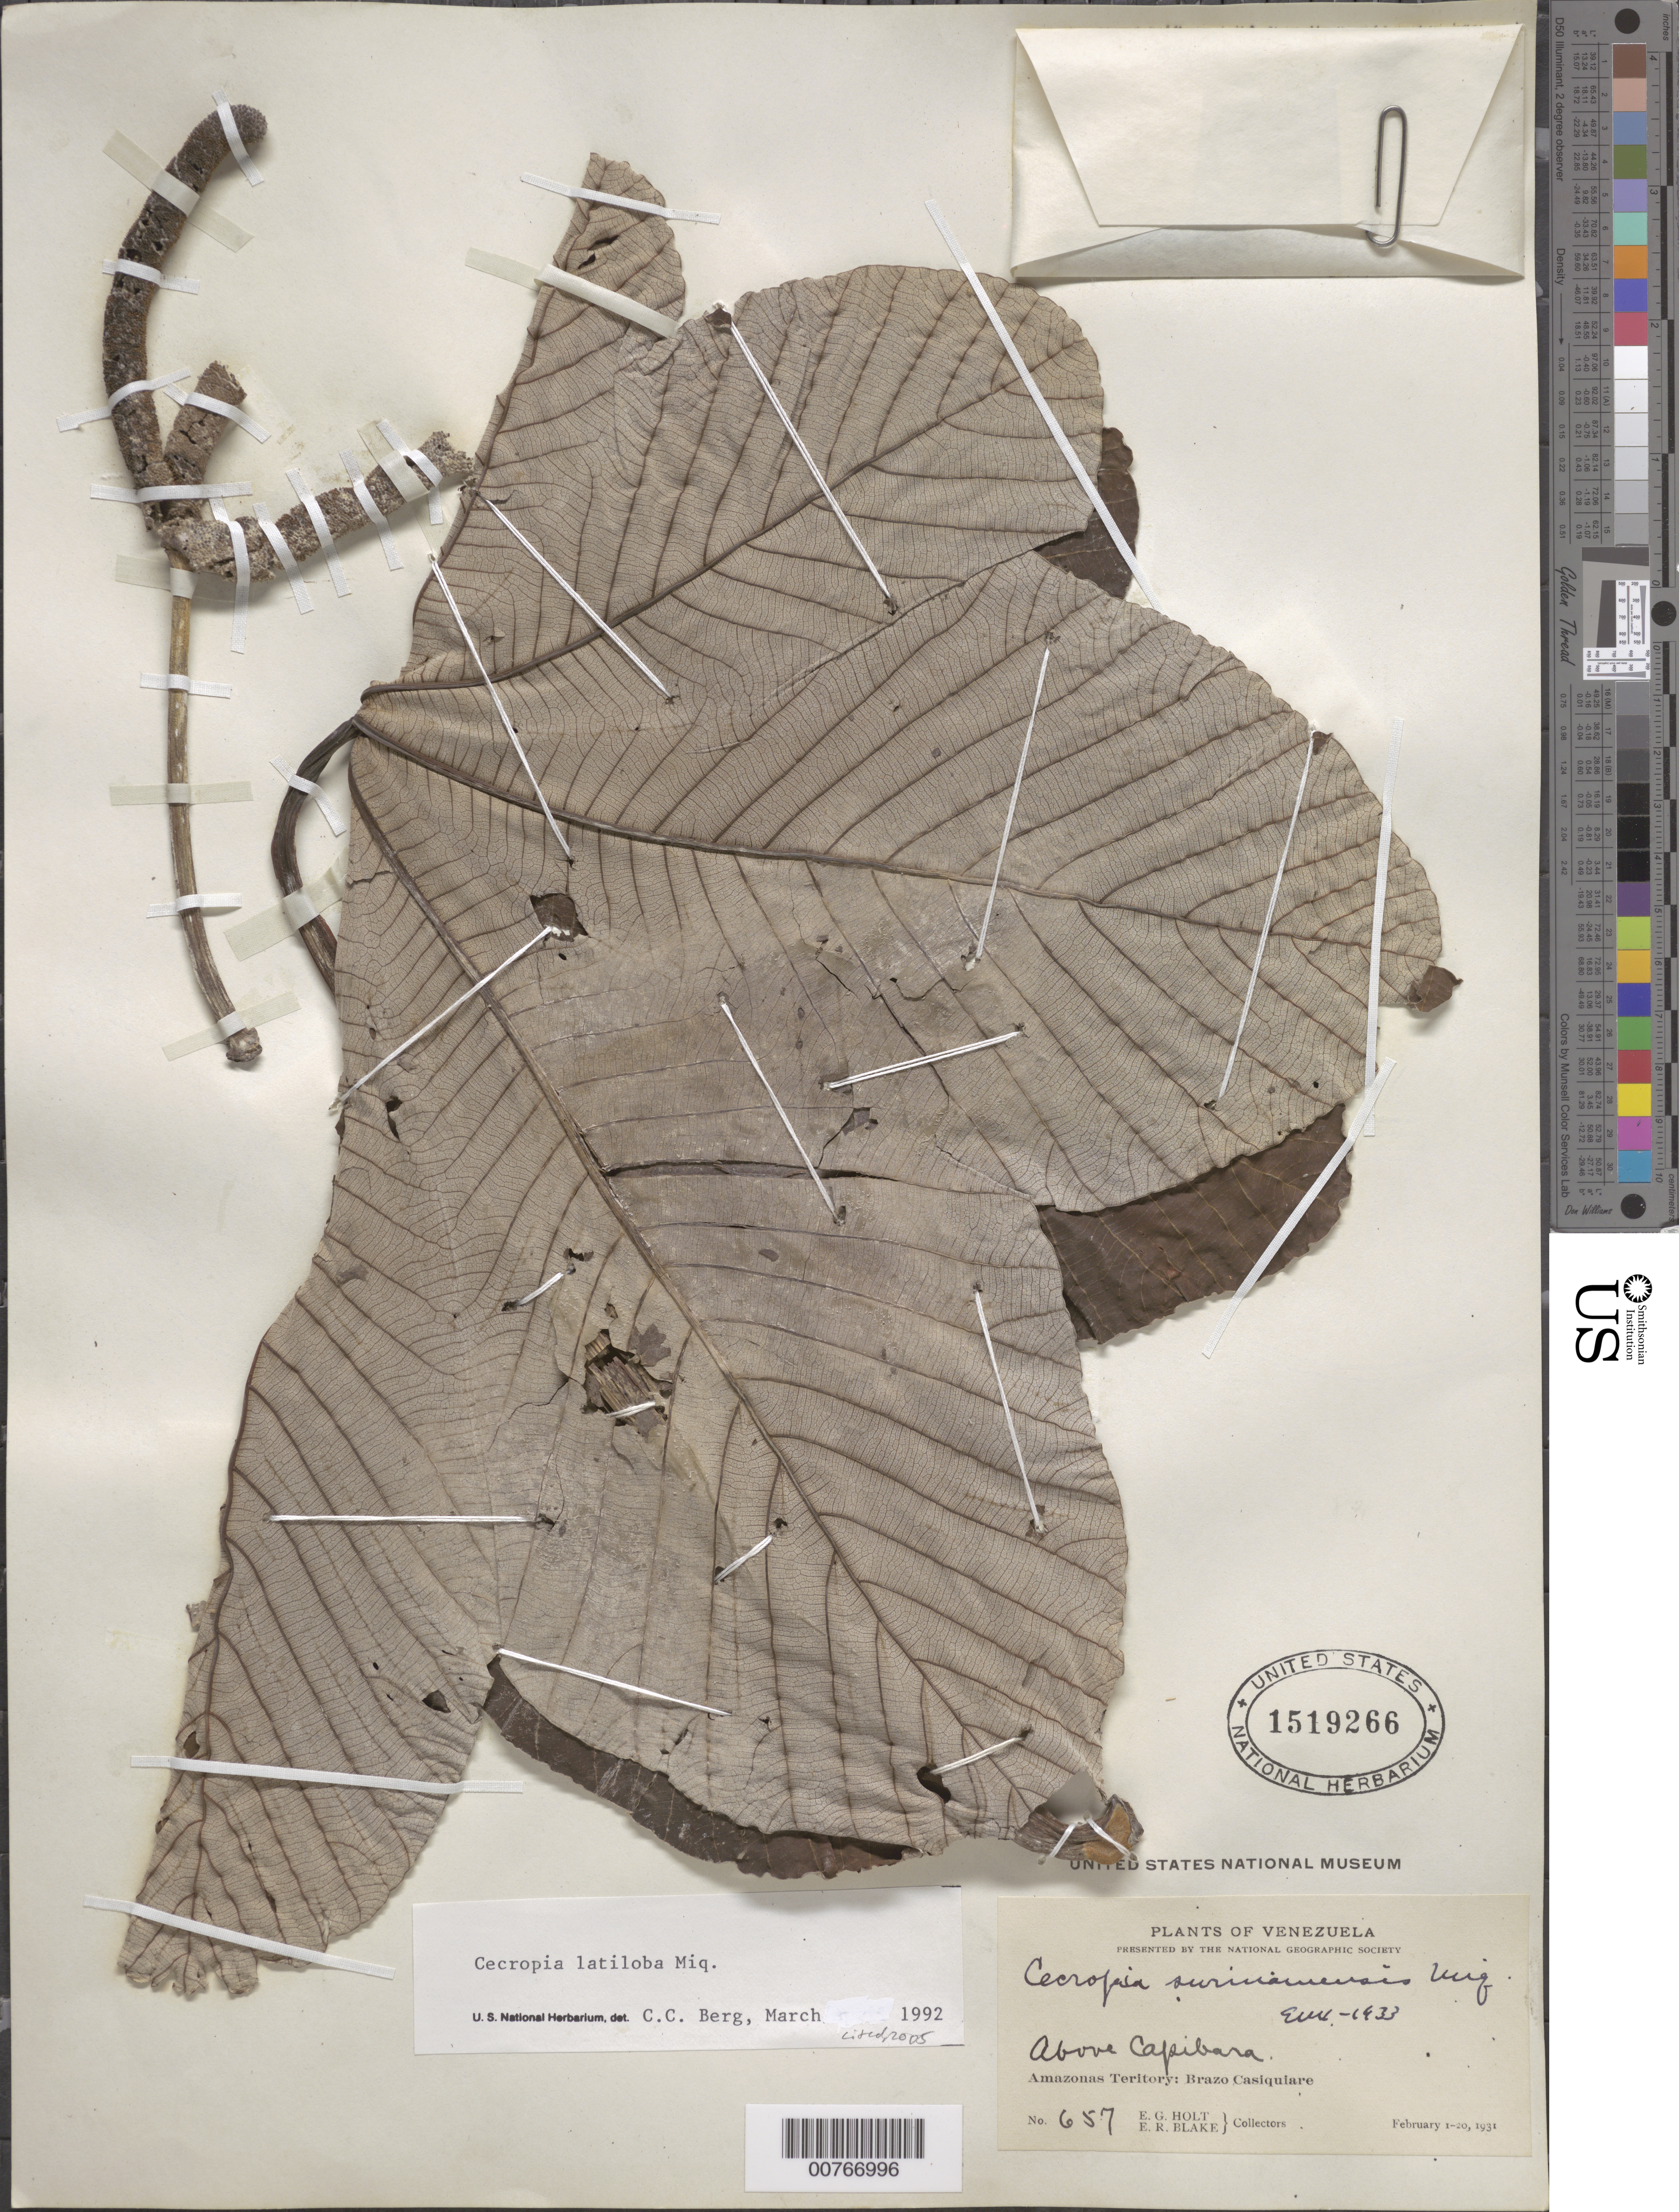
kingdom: Plantae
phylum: Tracheophyta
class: Magnoliopsida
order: Rosales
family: Urticaceae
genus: Cecropia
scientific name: Cecropia latiloba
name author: Miq.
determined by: Berg, C. C.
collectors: E. Holt & E. R. Blake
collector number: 657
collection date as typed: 1-Feb-31 to 20-Feb-31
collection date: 1931-02-01/1931-02-20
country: Venezuela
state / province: Amazonas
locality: Brazo Casiquiare, above Capibara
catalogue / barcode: US 1519266